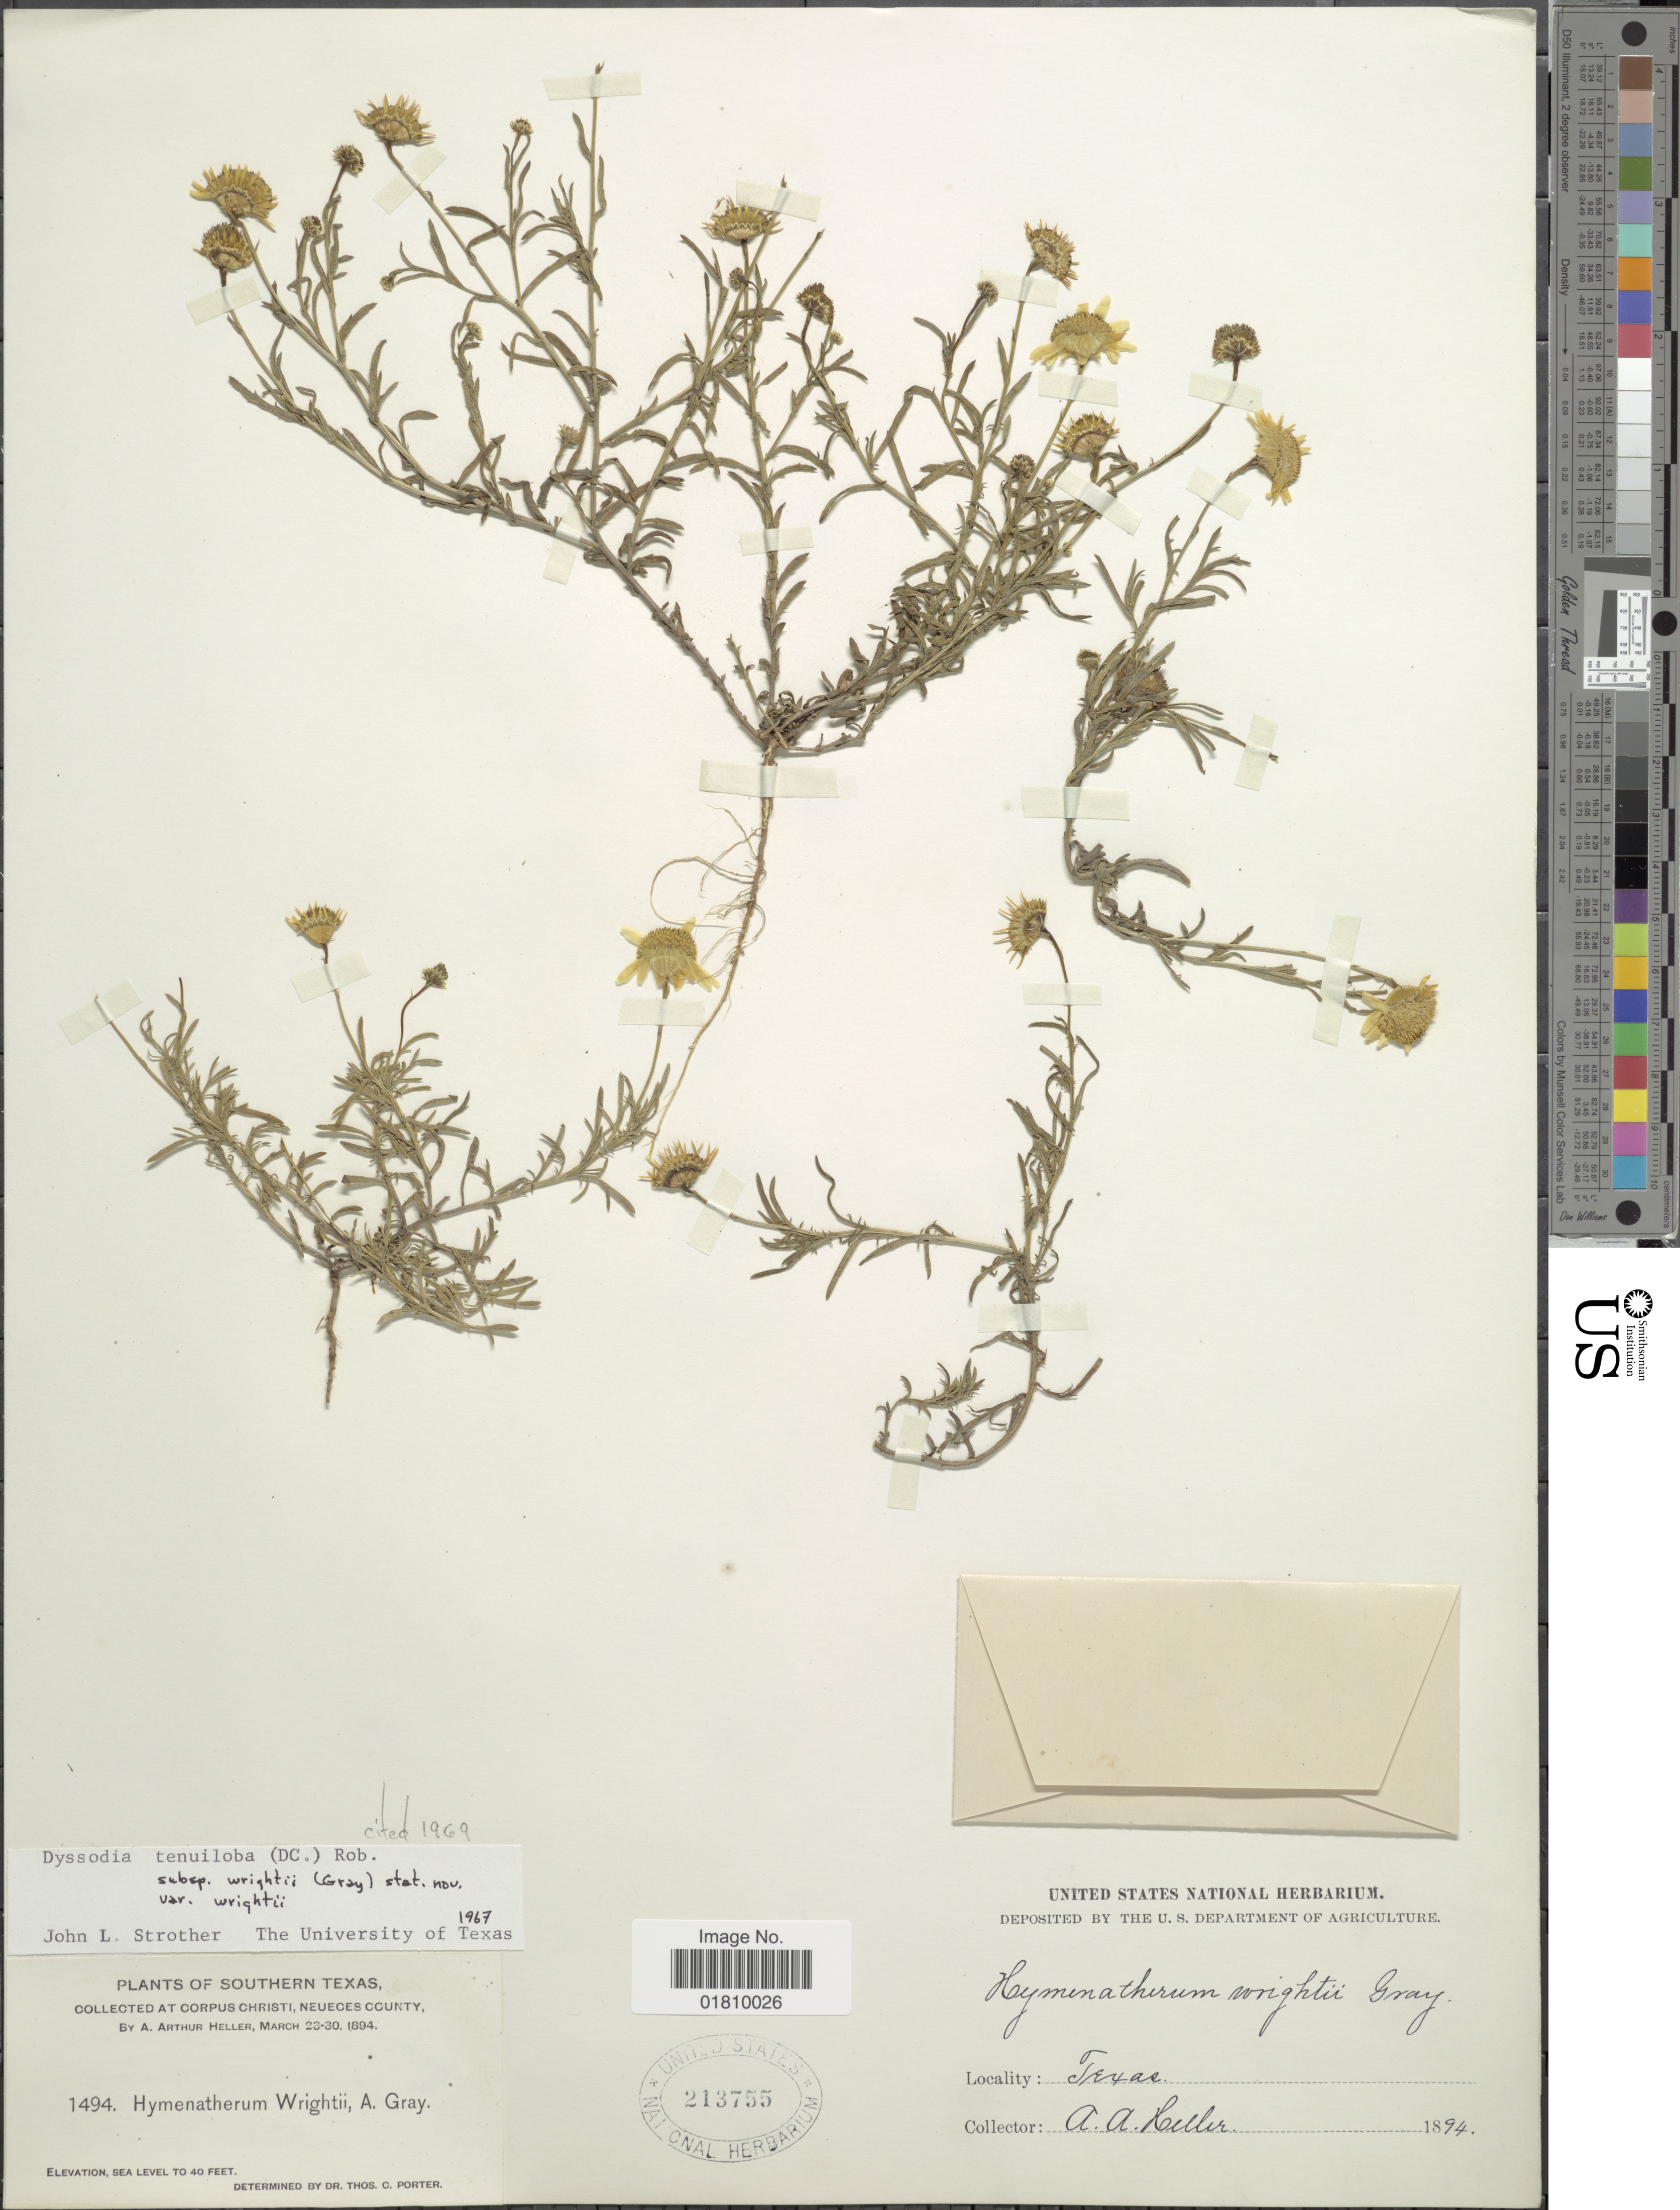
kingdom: Plantae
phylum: Tracheophyta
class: Magnoliopsida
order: Asterales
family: Asteraceae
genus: Thymophylla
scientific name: Thymophylla tenuiloba var. wrightii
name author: (A. Gray) Strother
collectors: A. A. Heller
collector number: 1494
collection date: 1894-03-23/1894-03-30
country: United States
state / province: Texas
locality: Southern Texas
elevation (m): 12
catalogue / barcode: US 213755